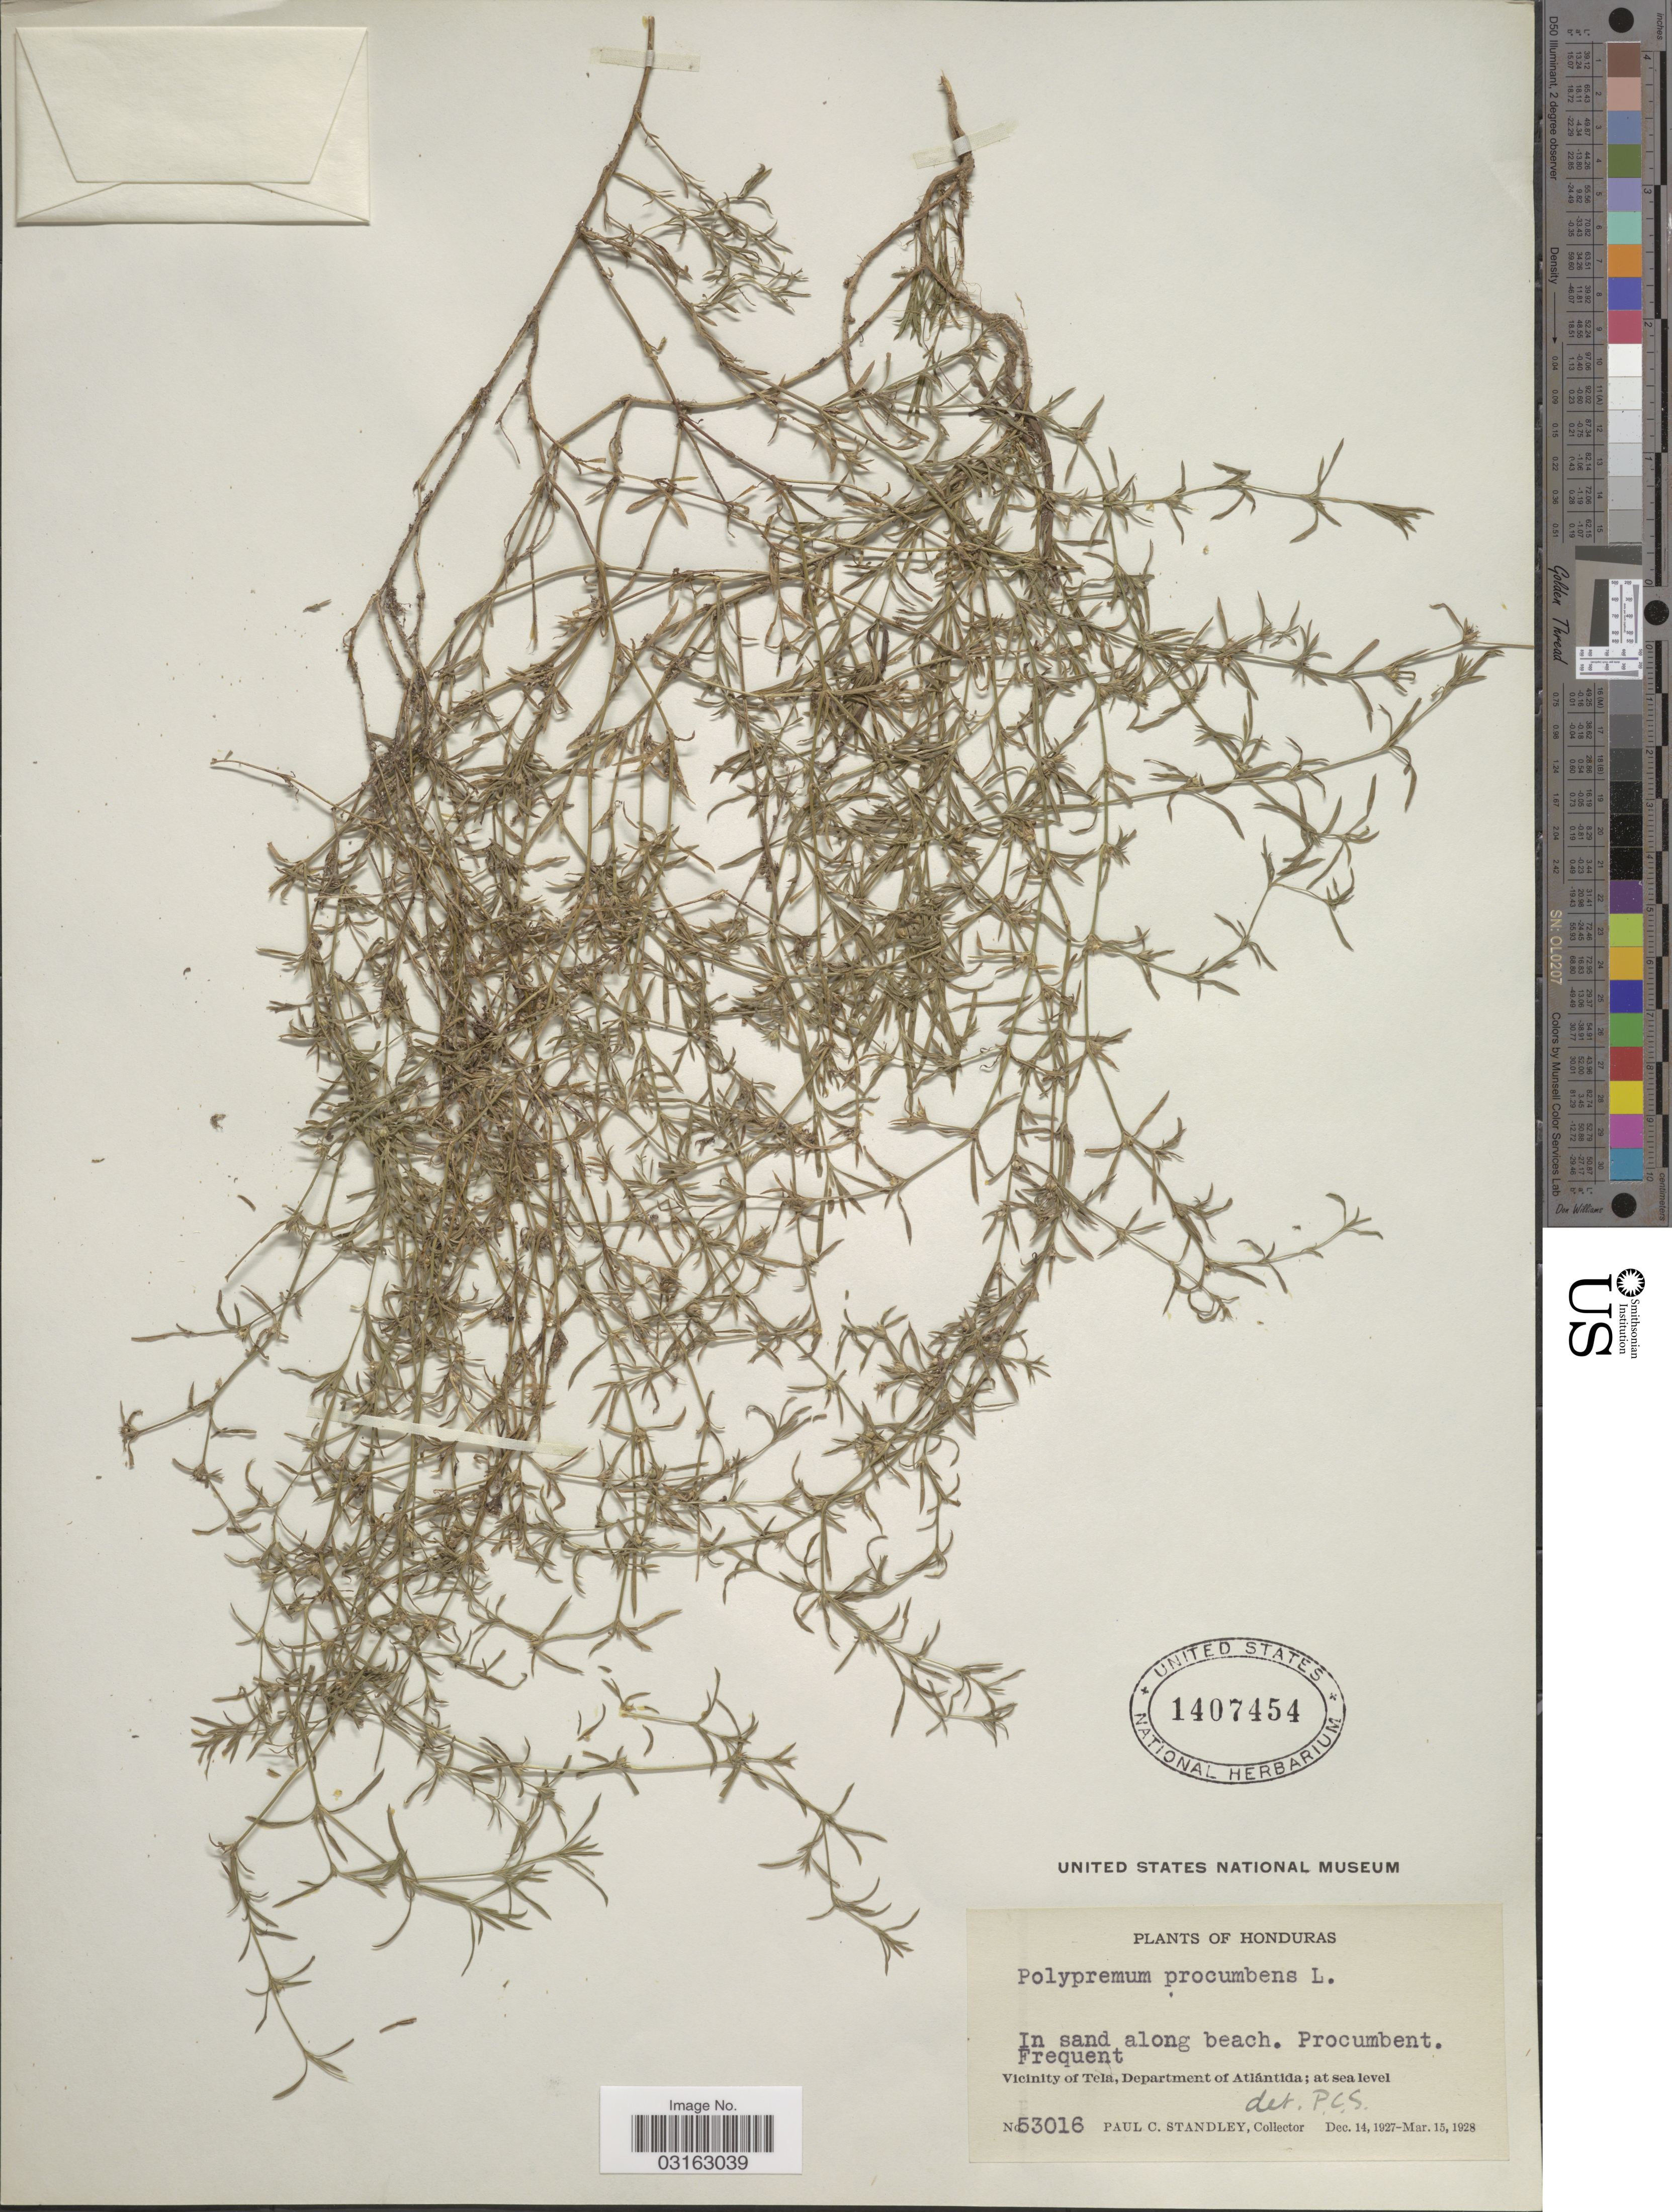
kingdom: Plantae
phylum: Tracheophyta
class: Magnoliopsida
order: Lamiales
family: Tetrachondraceae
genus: Polypremum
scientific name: Polypremum procumbens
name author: L.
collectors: P. C. Standley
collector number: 53016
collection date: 1927-12-14/1928-03-15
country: Honduras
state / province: Atlántida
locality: Vicinity of Tela, Department of Atlántida.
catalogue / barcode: US 1407454